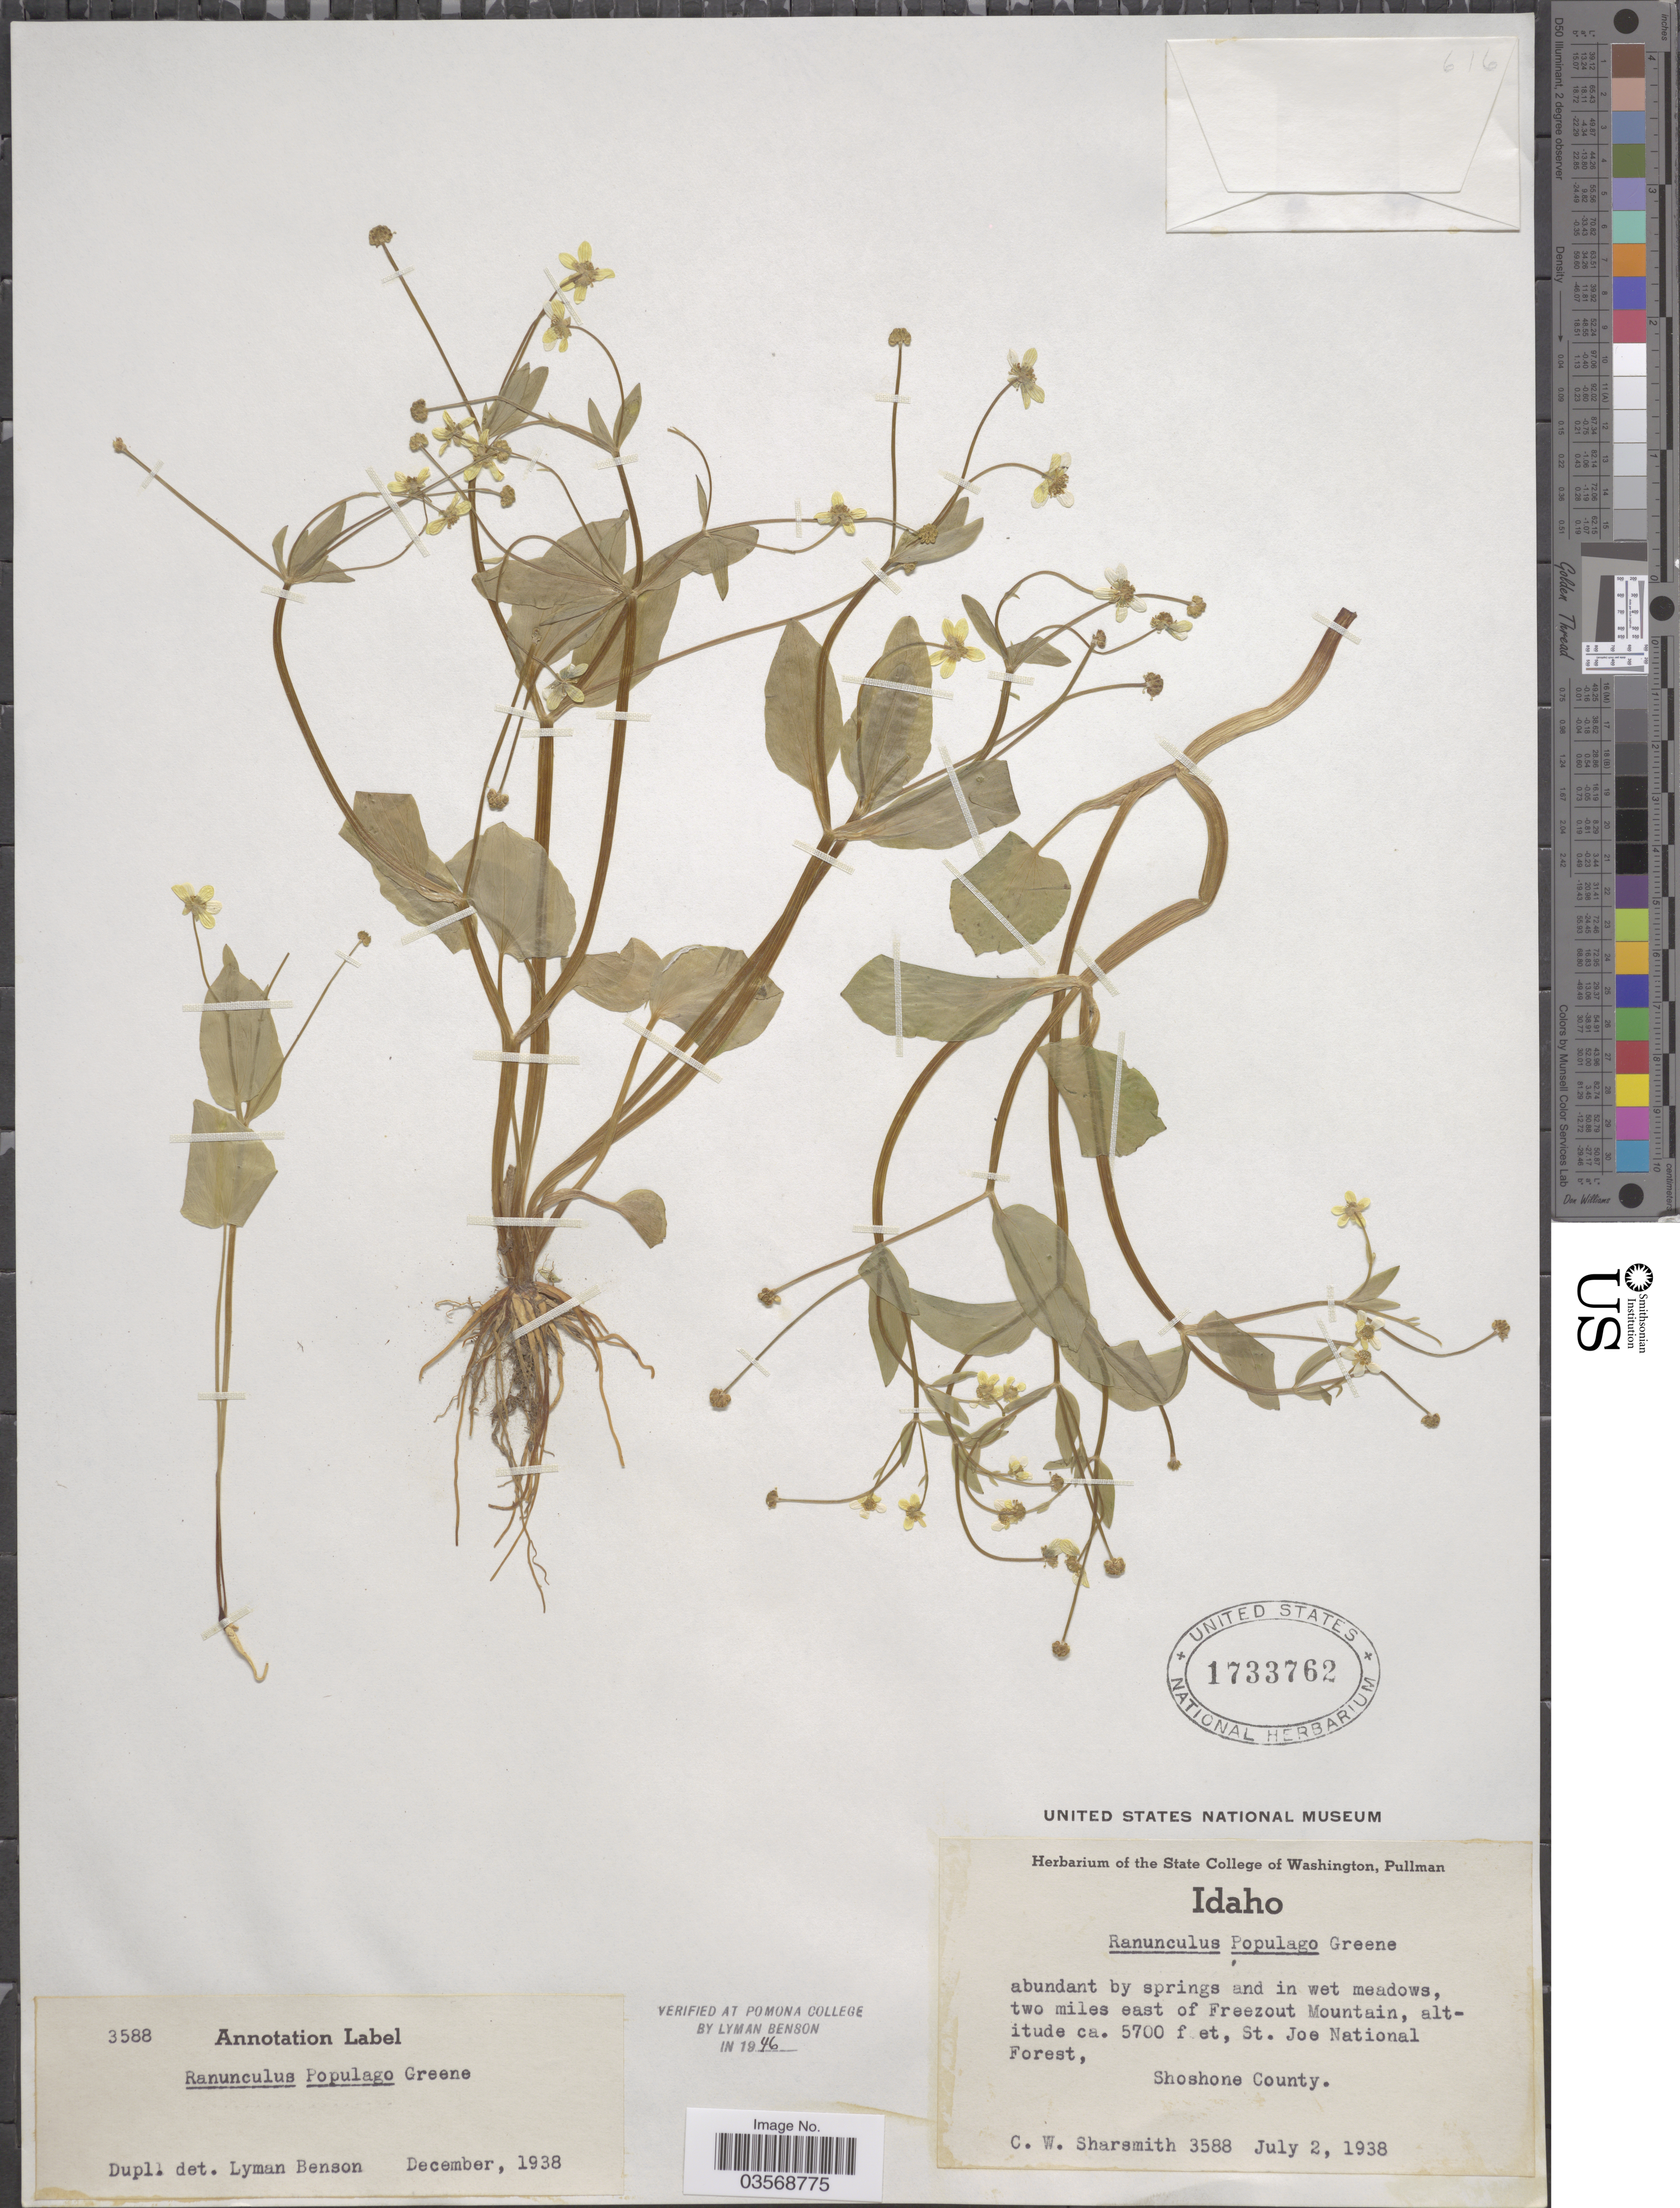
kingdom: Plantae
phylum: Tracheophyta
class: Magnoliopsida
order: Ranunculales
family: Ranunculaceae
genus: Ranunculus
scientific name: Ranunculus populago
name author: Greene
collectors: C. Sharsmith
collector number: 3588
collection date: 1938-07-02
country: United States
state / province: Idaho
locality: Two miles east of Freezout Mountain, St. Joe National Forest, Shoshone County.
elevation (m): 1737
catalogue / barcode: US 1733762